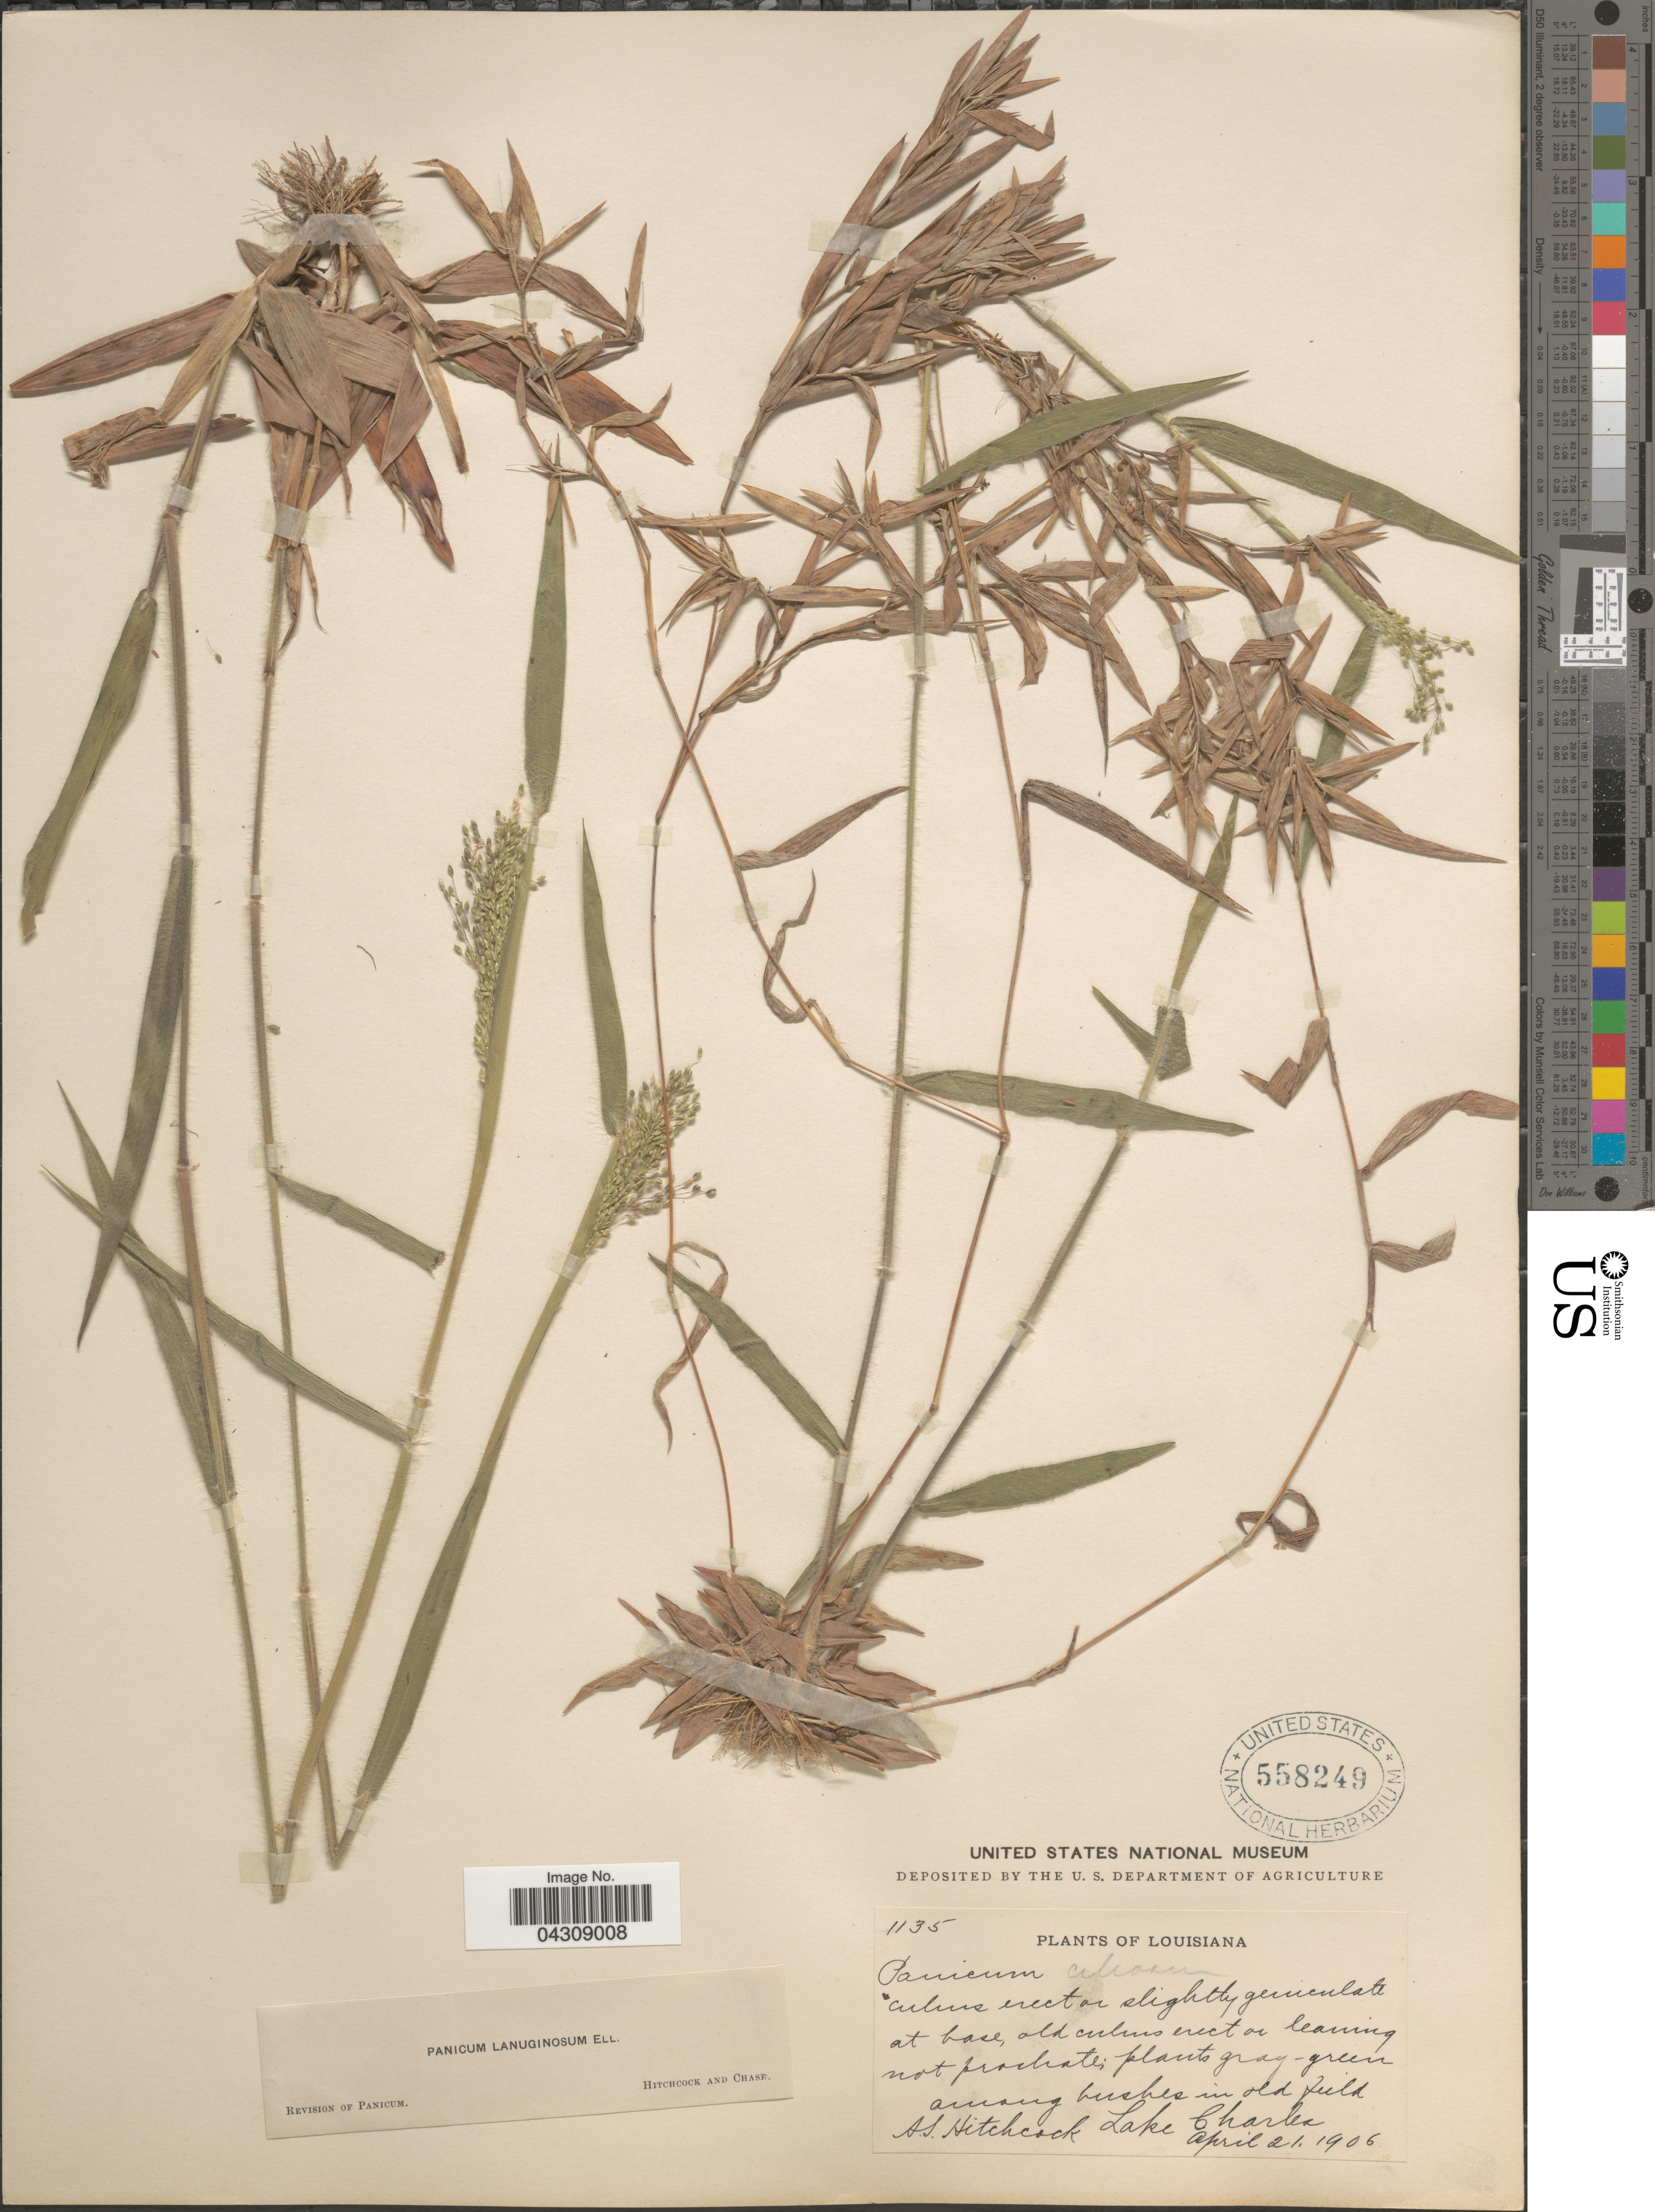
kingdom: Plantae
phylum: Tracheophyta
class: Liliopsida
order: Poales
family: Poaceae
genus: Dichanthelium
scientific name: Dichanthelium acuminatum var. acuminatum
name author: (Sw.) Gould & C.A. Clark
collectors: A. S. Hitchcock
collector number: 1135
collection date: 1906-04-21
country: United States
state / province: Louisiana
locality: Lake Charles.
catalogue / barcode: US 558249